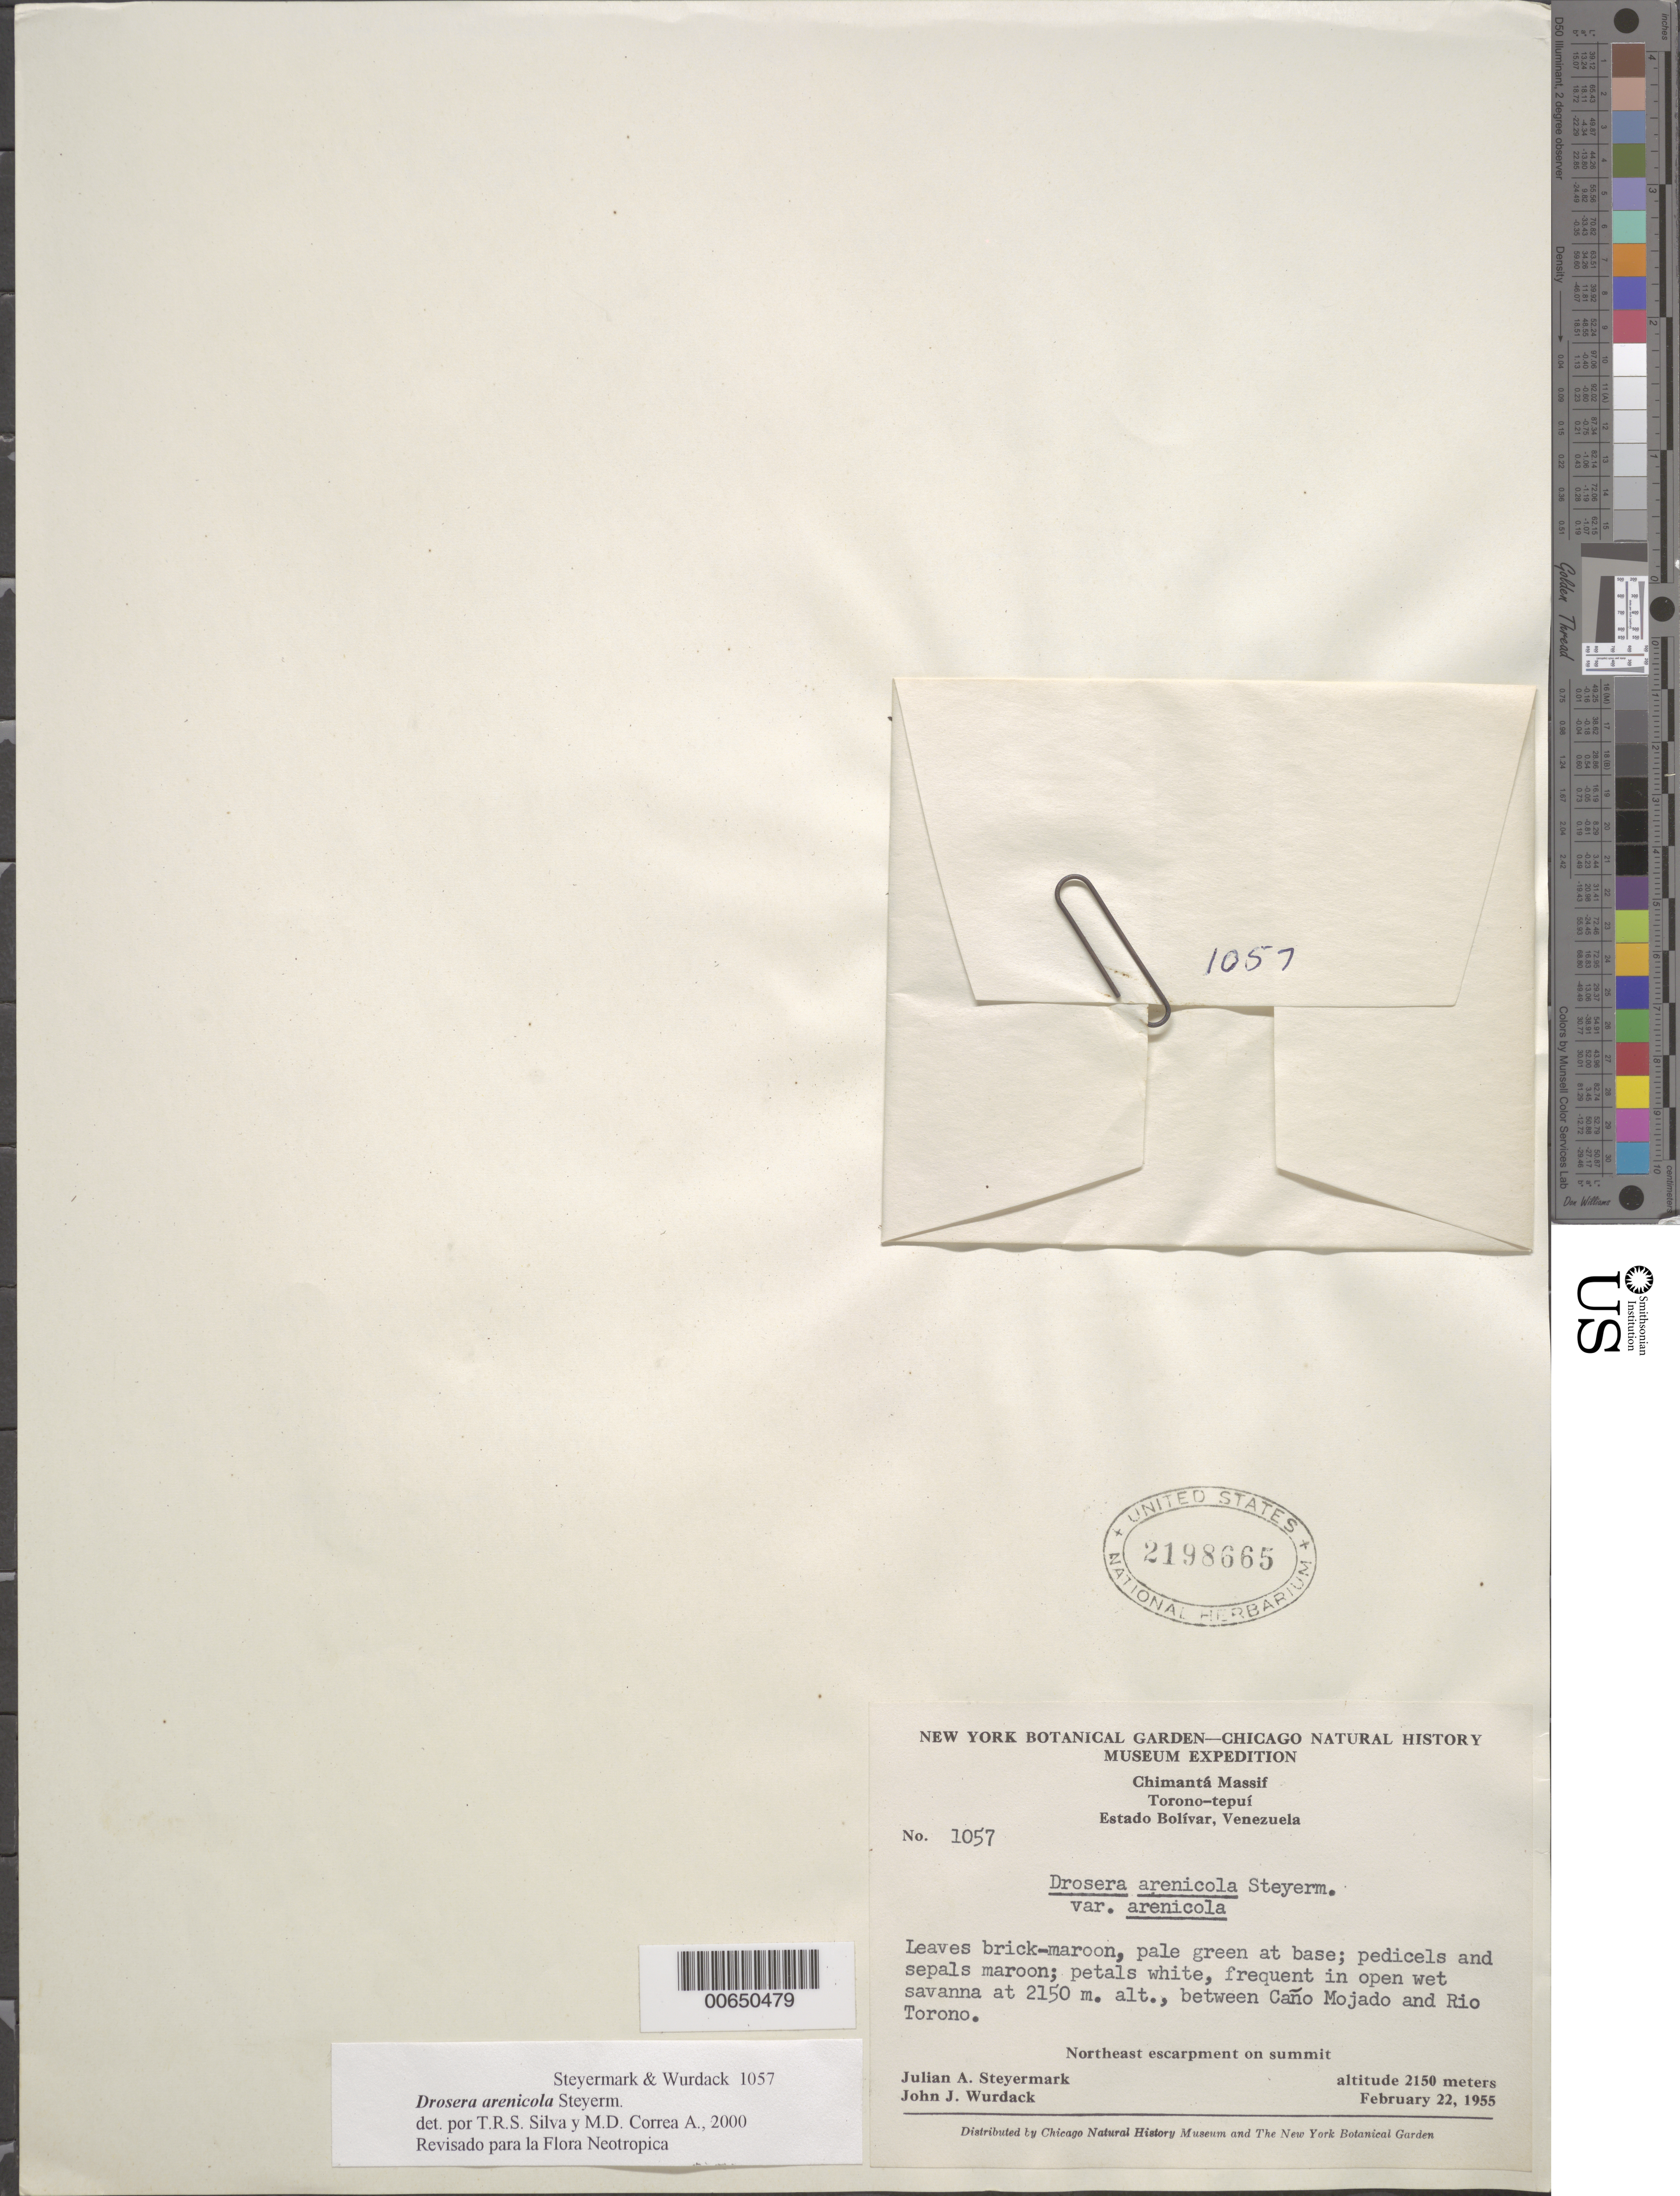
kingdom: Plantae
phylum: Tracheophyta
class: Magnoliopsida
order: Caryophyllales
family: Droseraceae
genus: Drosera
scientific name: Drosera arenicola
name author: Steyerm.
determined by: Silva, T. R. S. & Correa A. , M. D.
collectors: J. Steyermark & J. J. Wurdack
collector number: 1057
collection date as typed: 22 Feb 1955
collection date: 1955-02-22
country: Venezuela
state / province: Bolívar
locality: Between Caño Mojado and Rio Torono. NE escarpment on summit. Torono-tepuí. Chimantá Massif.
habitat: In open wet savanna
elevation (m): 2150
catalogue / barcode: US 2198665